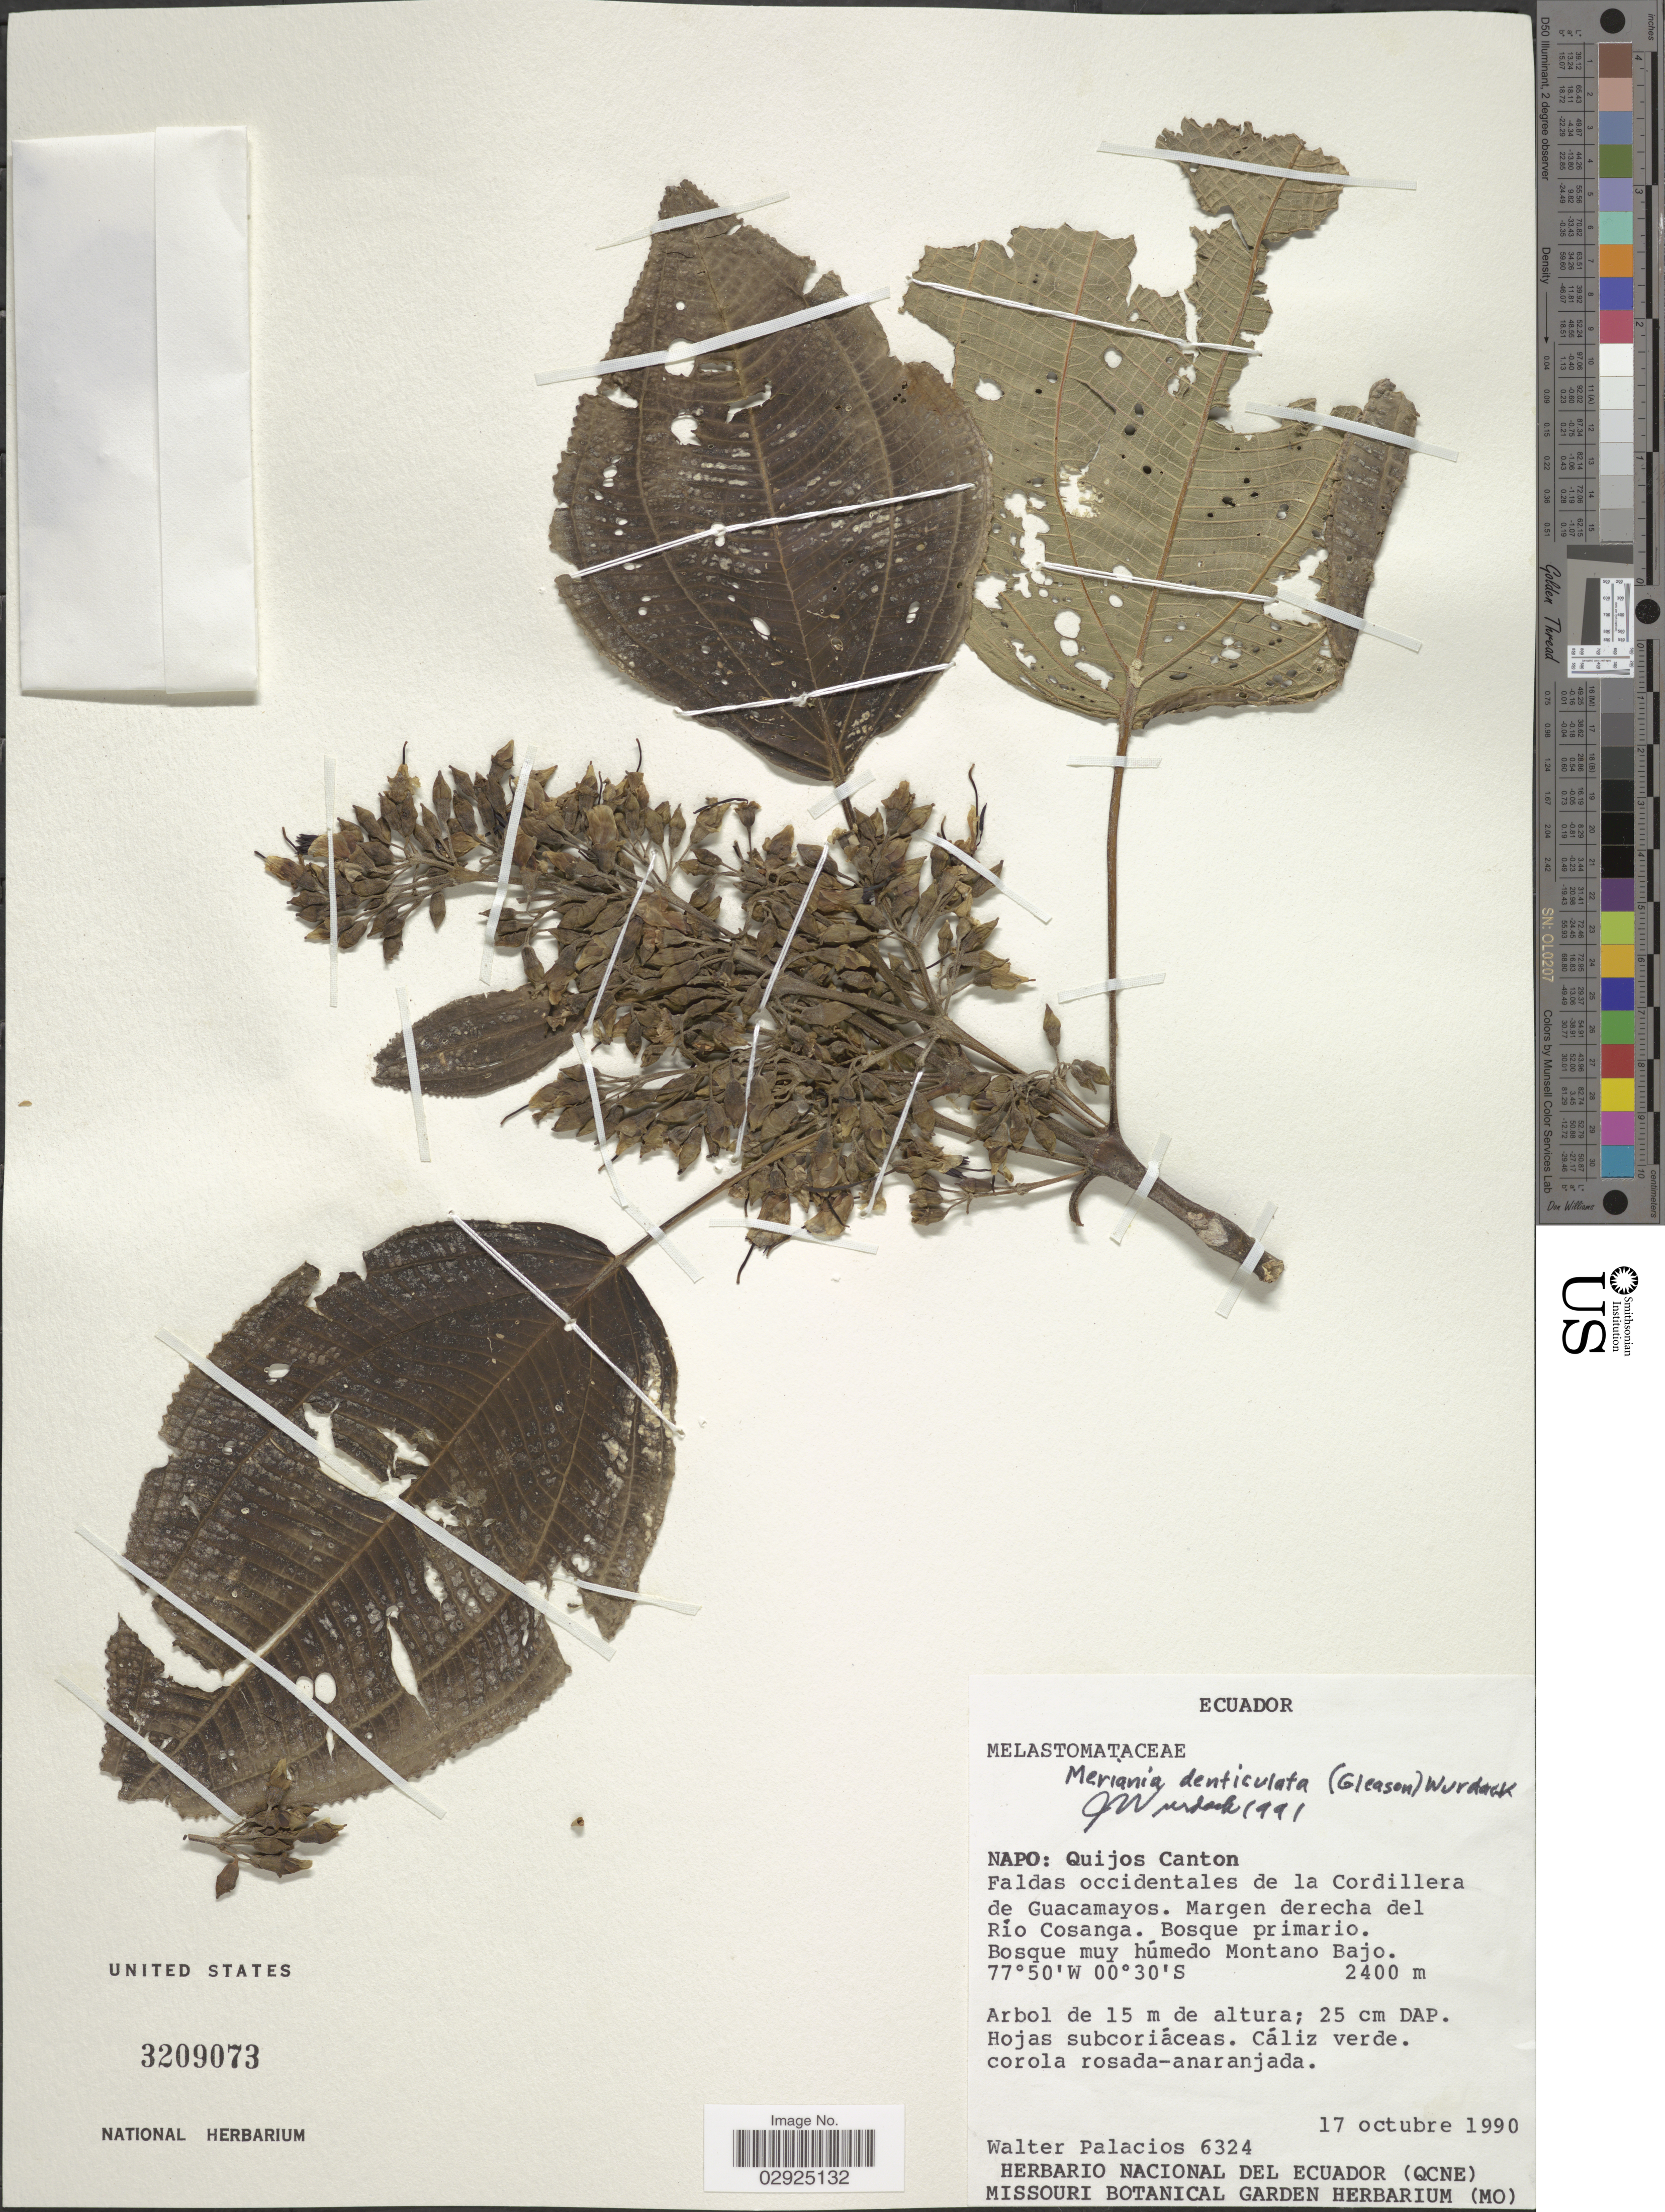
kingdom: Plantae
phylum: Tracheophyta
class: Magnoliopsida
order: Myrtales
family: Melastomataceae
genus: Meriania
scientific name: Meriania denticulata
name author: (Gleason) Wurdack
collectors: W. Palacios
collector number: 6324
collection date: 1990-10-17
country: Ecuador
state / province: Napo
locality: Quijos Canton. Faldas occidentales de la Cordillera de Guacamayos. Margen derecha del Río Cosanga. Bosque primario. Bosque muy húmedo Montano Bajo.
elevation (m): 2400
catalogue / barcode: US 3209073